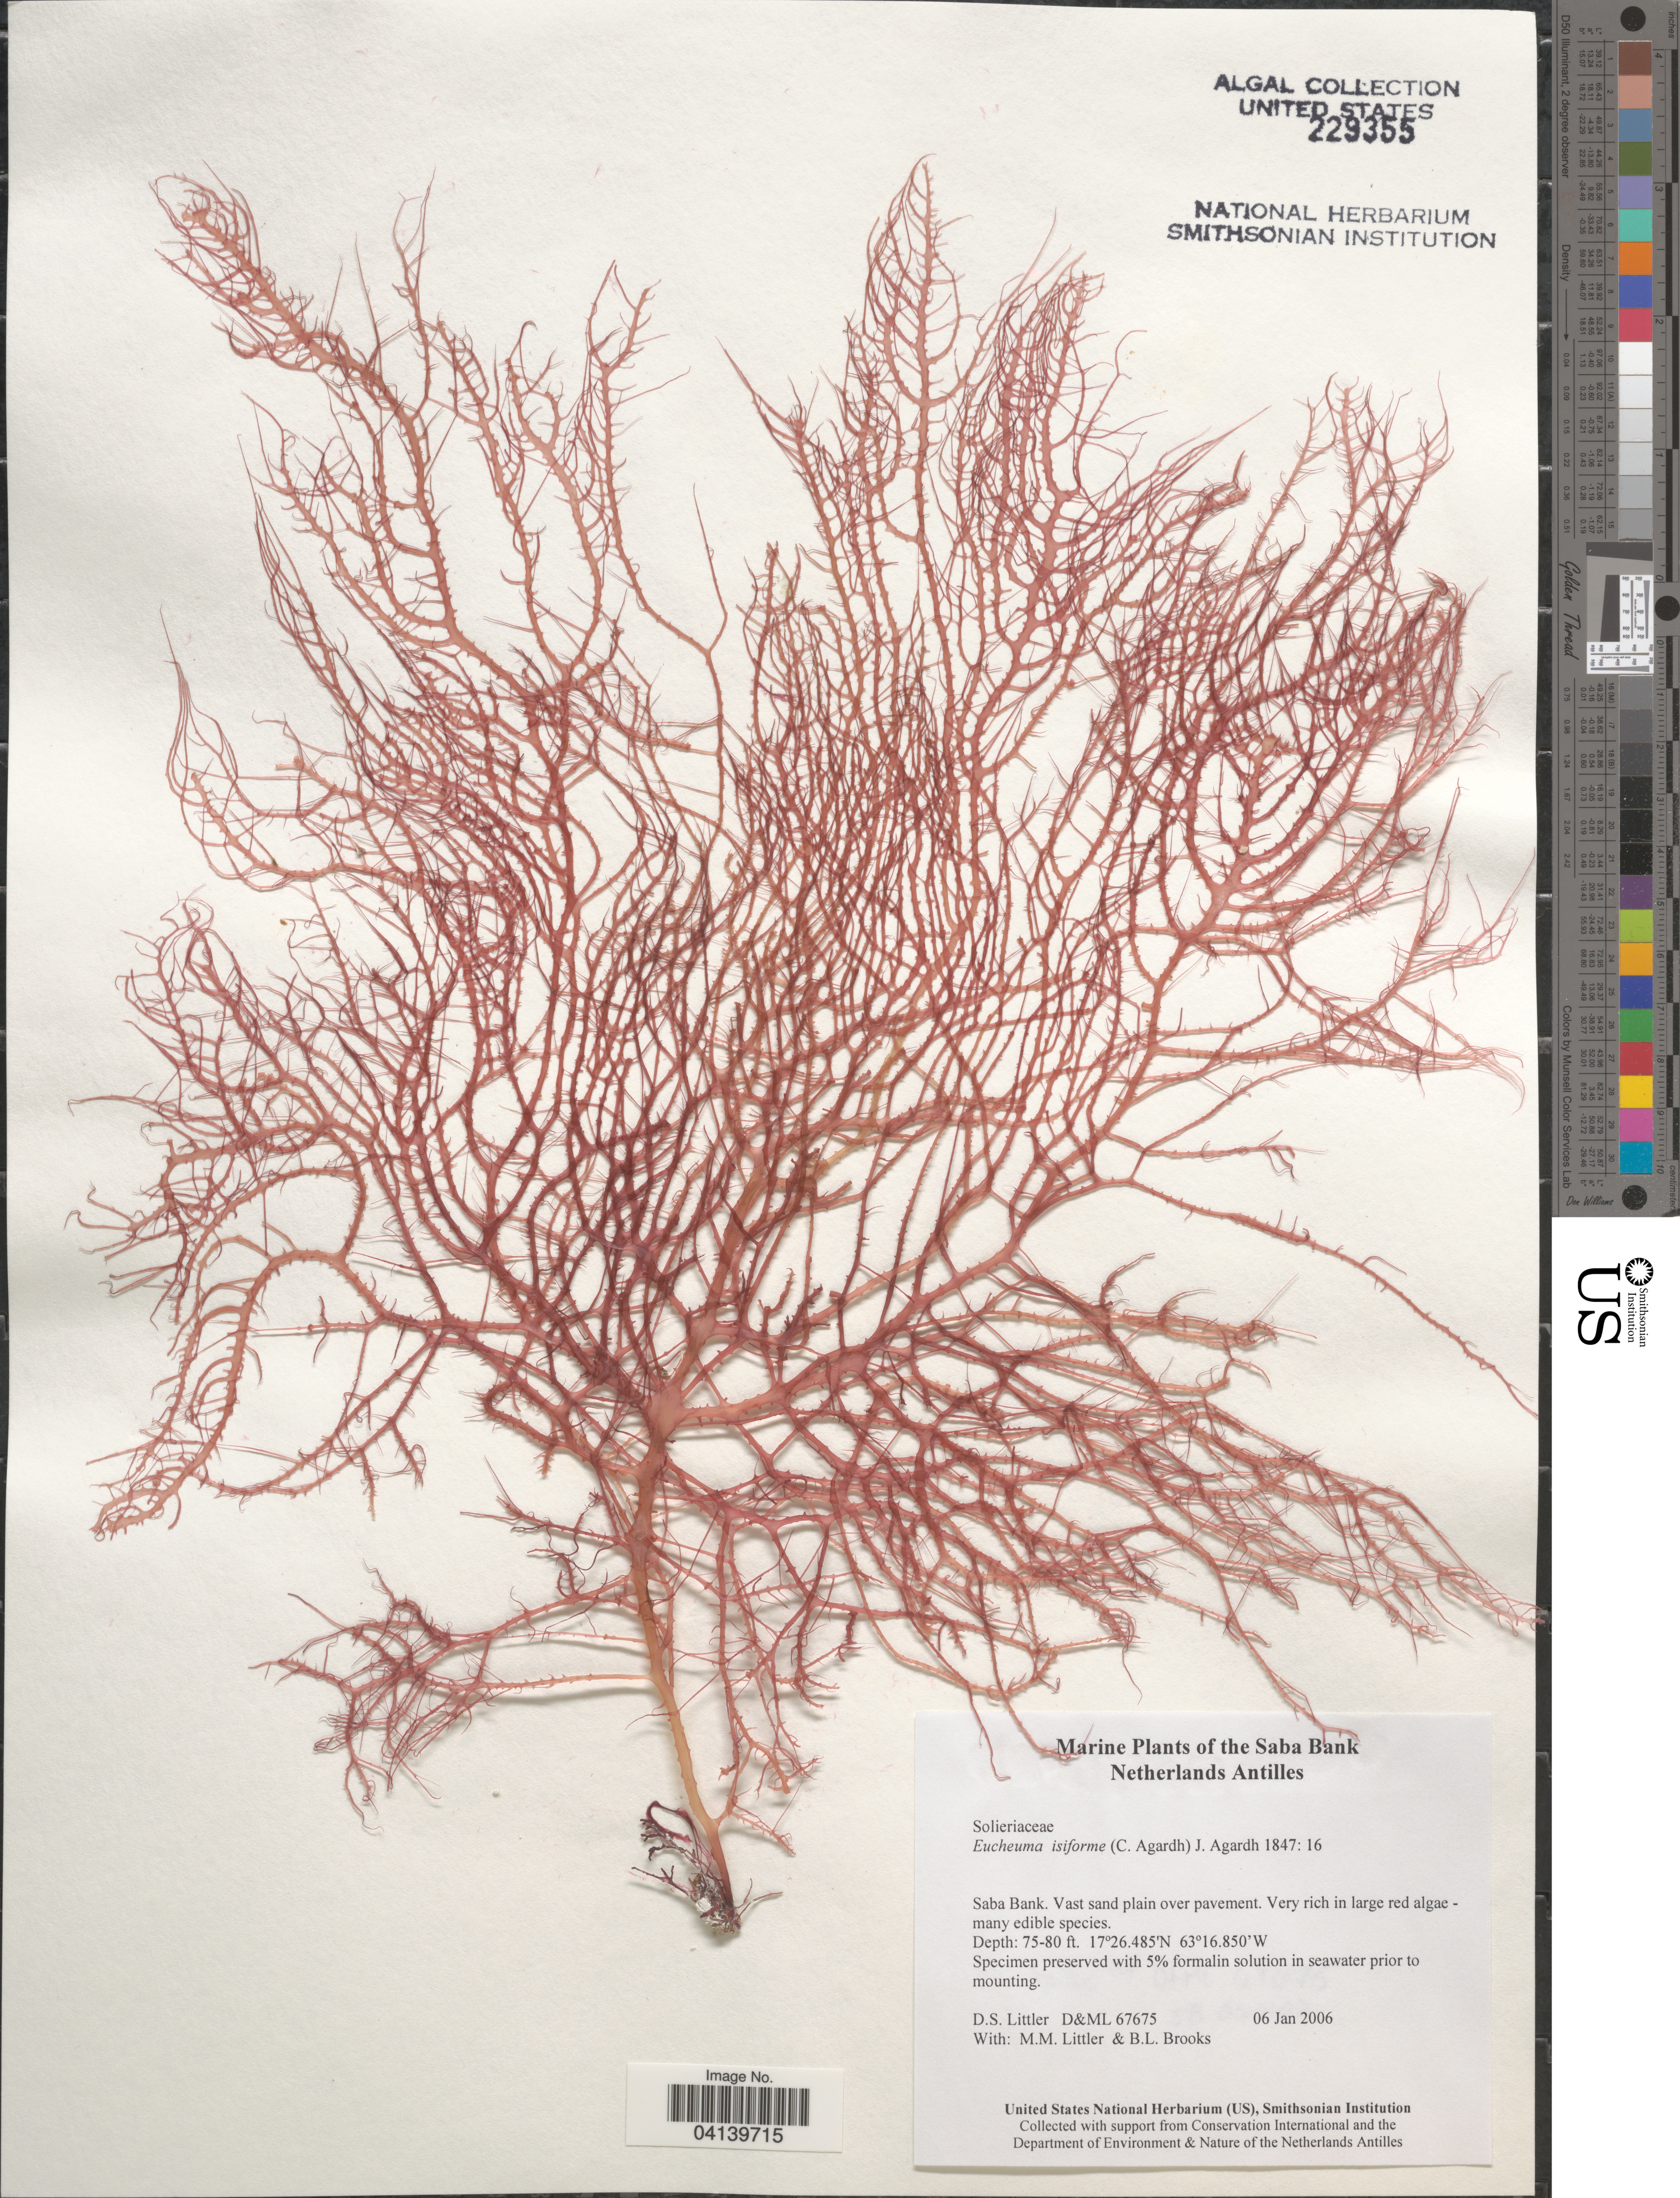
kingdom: Plantae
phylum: Rhodophyta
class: Florideophyceae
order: Gigartinales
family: Solieriaceae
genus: Eucheumatopsis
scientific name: Eucheumatopsis isiformis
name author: (C. Agardh) M.L. Núñez-Resendiz et al.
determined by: Algae name updating Project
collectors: D. S. Littler & B. Brooks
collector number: D&ML 67675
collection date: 2006-01-06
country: Netherlands Antilles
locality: The Saba Bank.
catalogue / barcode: US 229355